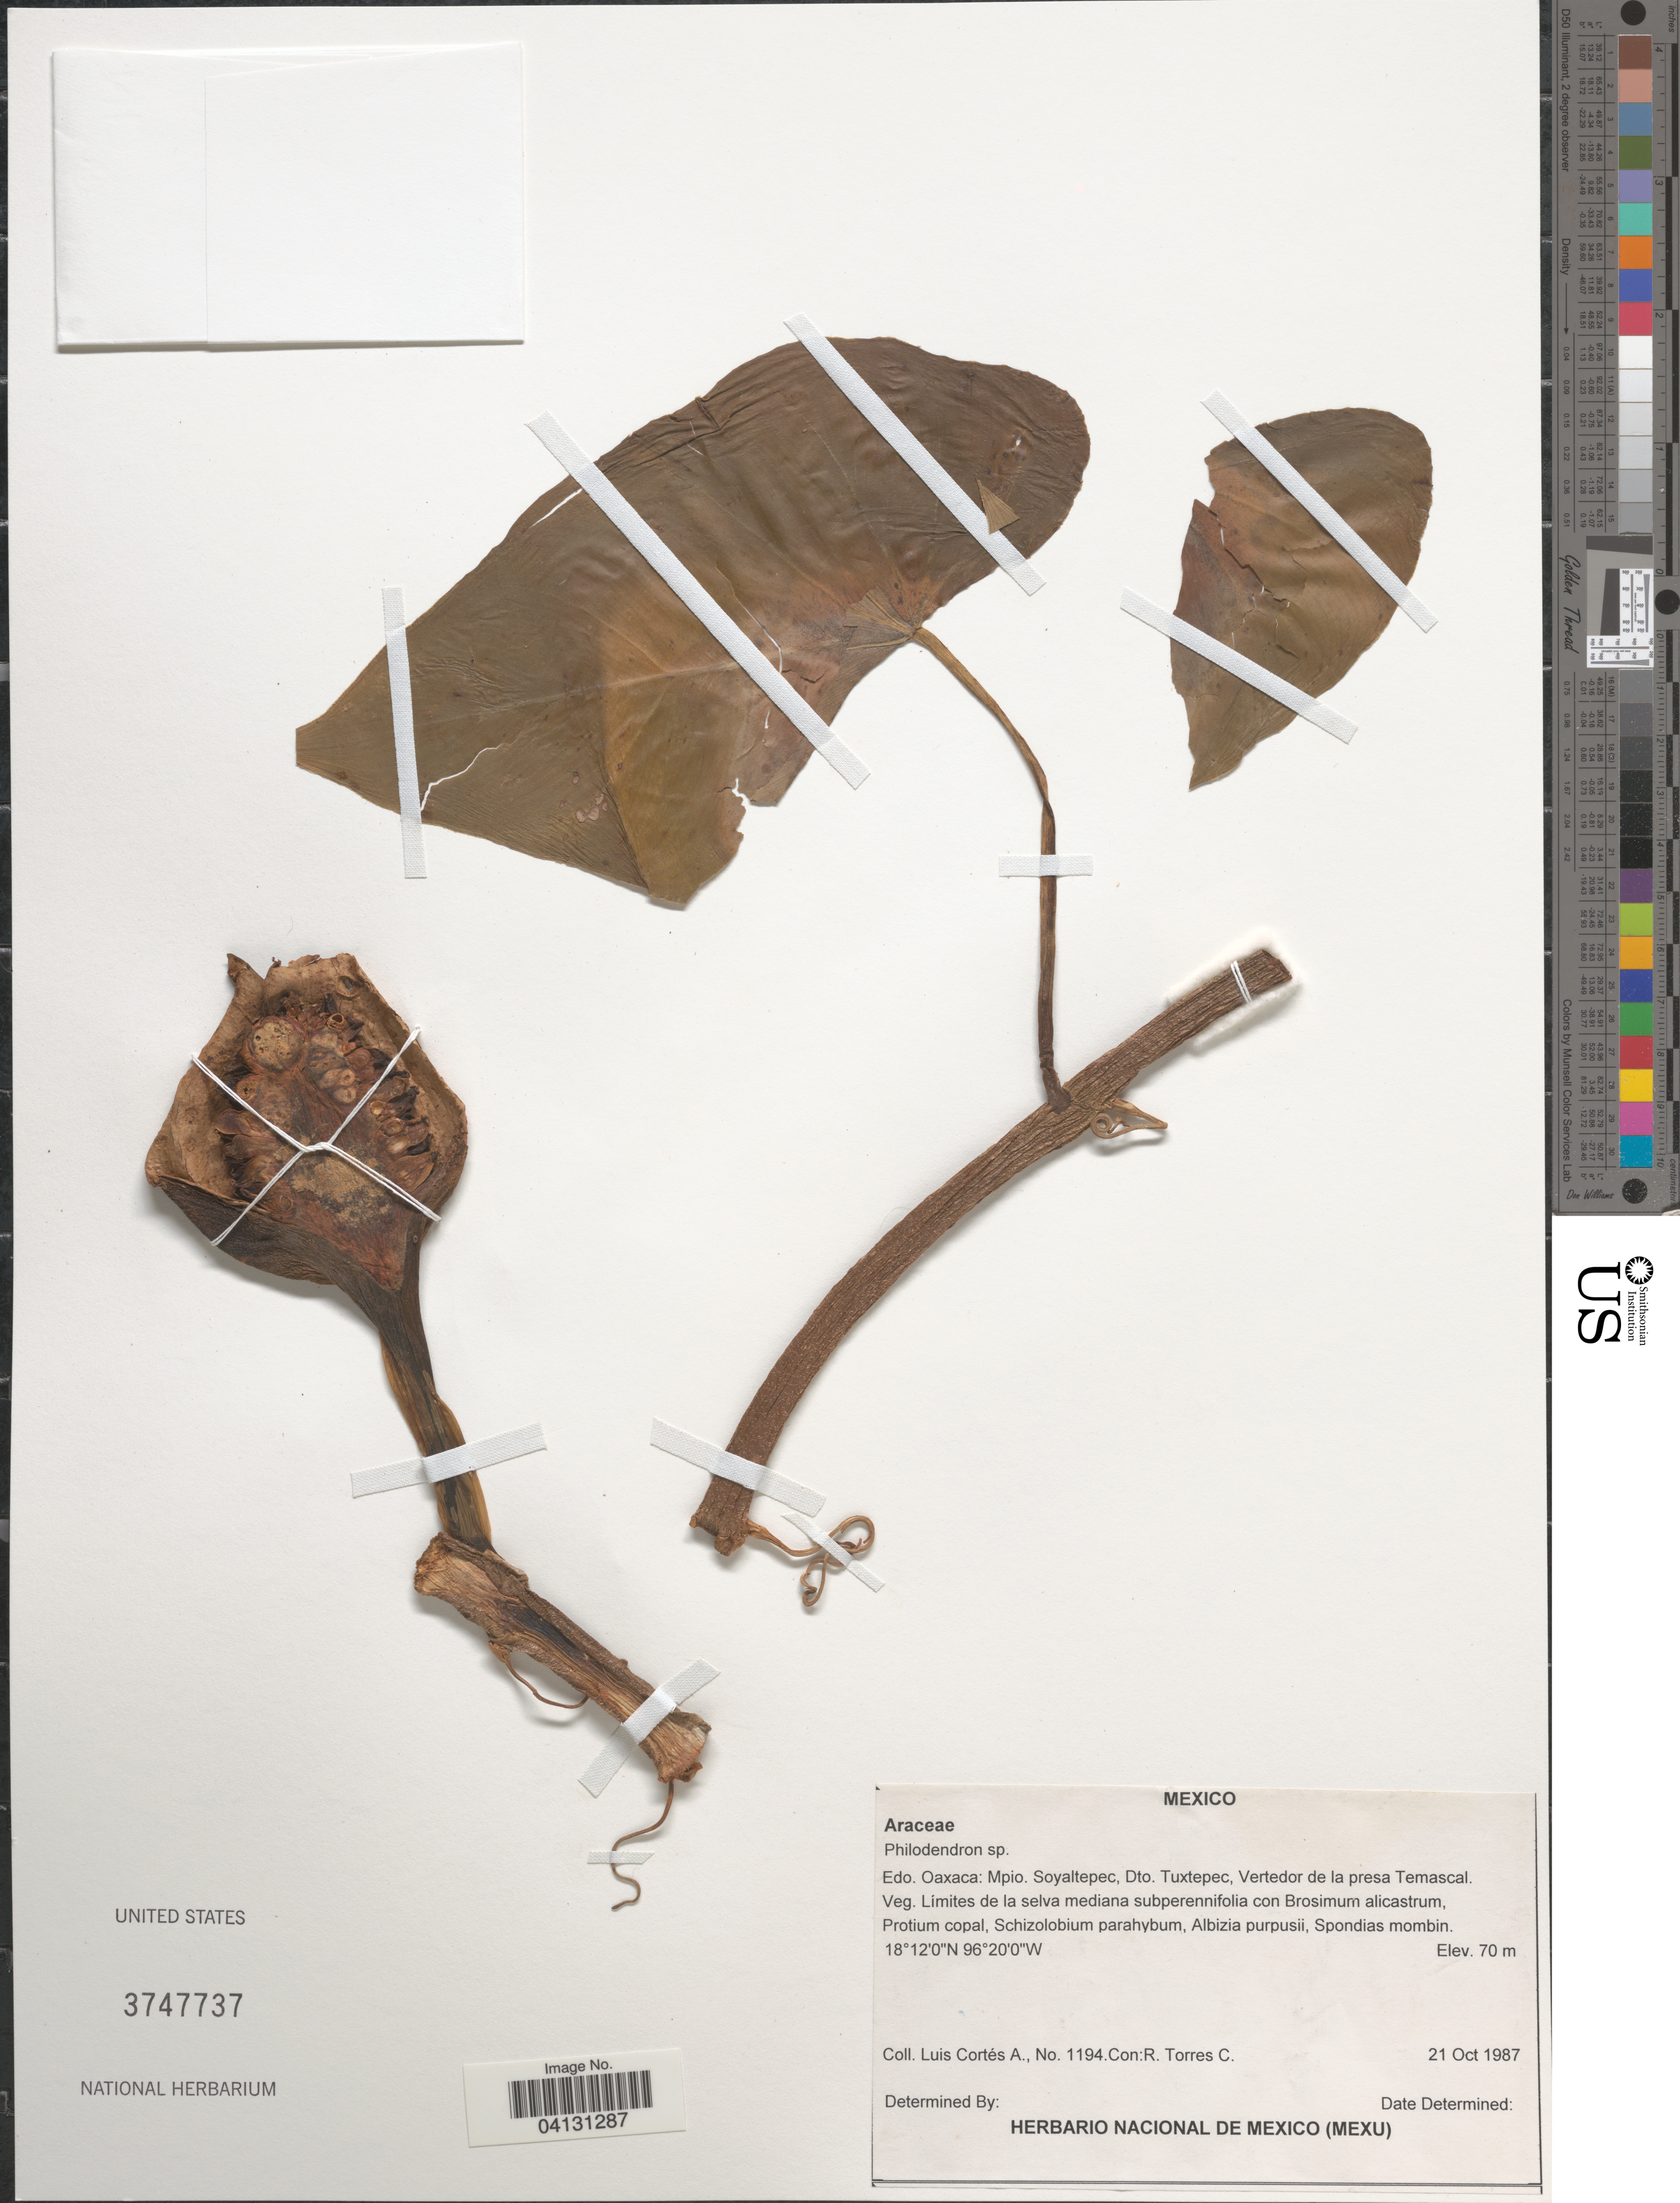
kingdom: Plantae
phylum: Tracheophyta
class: Liliopsida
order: Alismatales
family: Araceae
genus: Philodendron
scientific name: Philodendron sp.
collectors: L. Cortes & R. Torres C.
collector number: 1194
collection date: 1987-10-21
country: Mexico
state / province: Oaxaca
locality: Mpio. Soyaltepec, Dto. Tuxtepec, Vertedor de la presa Temascal.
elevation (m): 70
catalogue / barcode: US 3747737